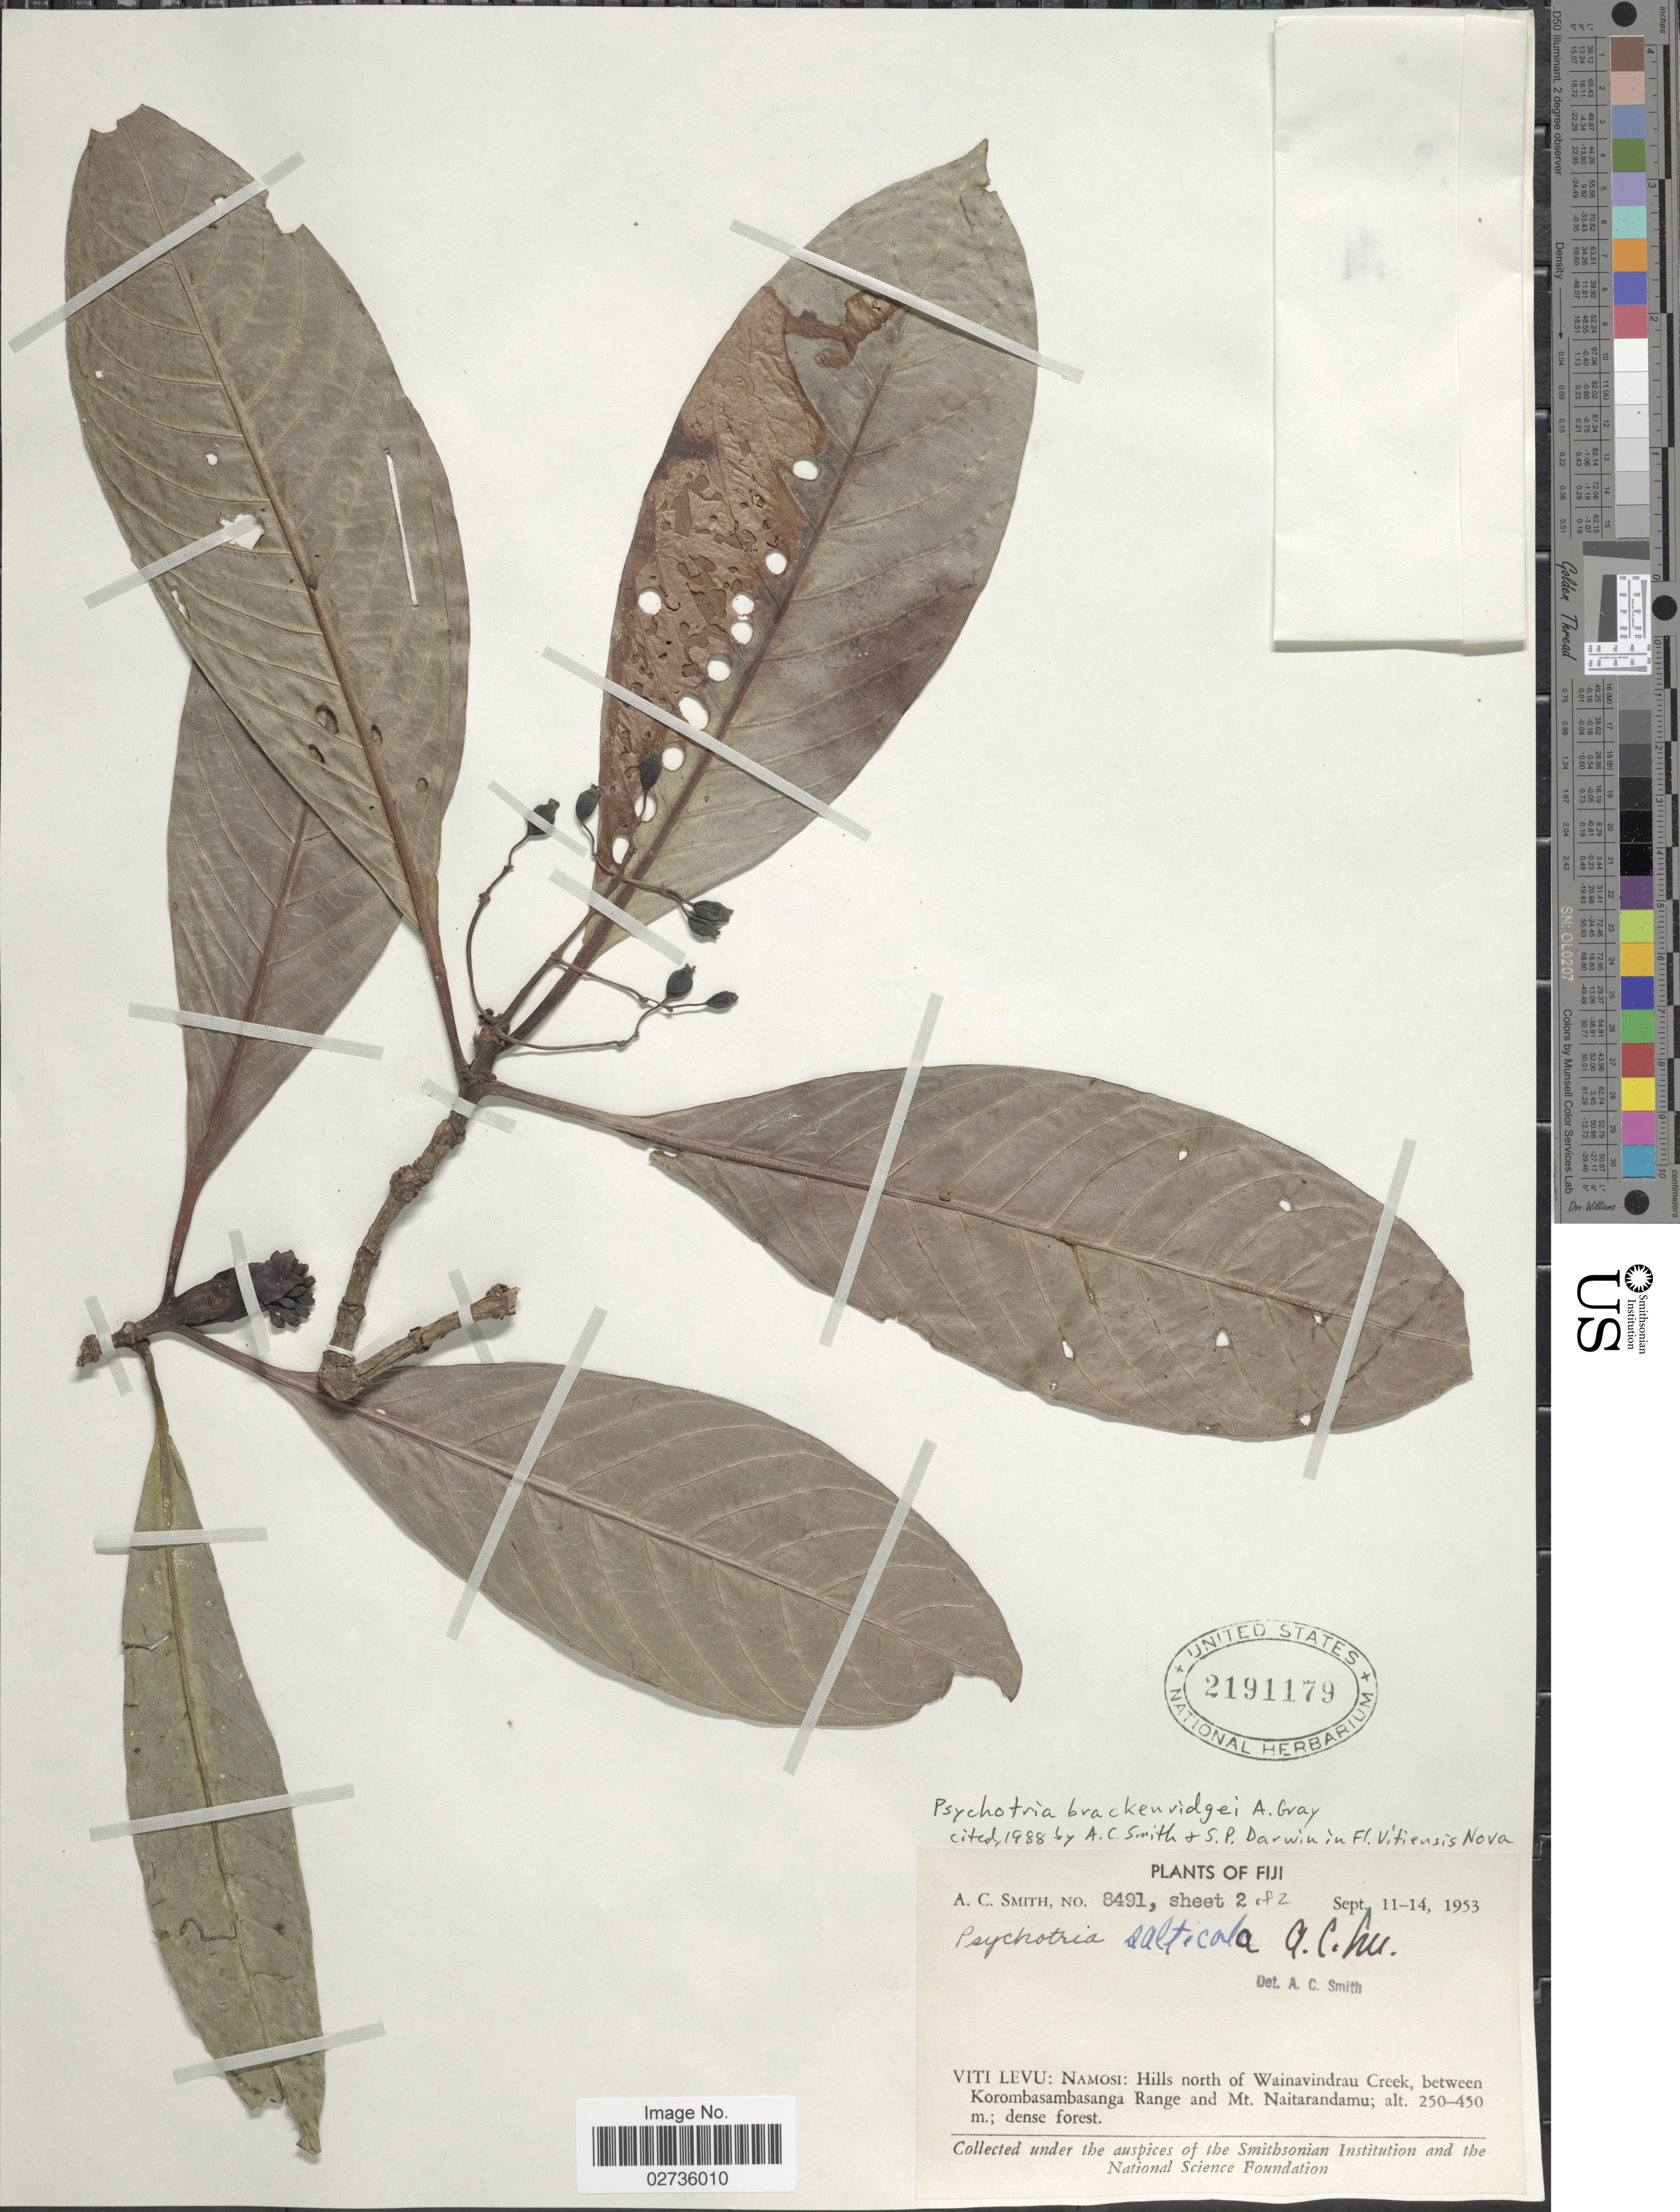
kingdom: Plantae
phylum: Tracheophyta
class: Magnoliopsida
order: Gentianales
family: Rubiaceae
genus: Psychotria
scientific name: Psychotria brackenridgei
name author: A. Gray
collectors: A. C. Smith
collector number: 8491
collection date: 1953-09-11/1953-09-14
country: Fiji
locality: Viti Levu: Namosi: Hills north of Wainavindrau Creek, between Korombasambasanga Range and Mt. Naitarandamu.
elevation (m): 250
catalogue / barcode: US 2191179